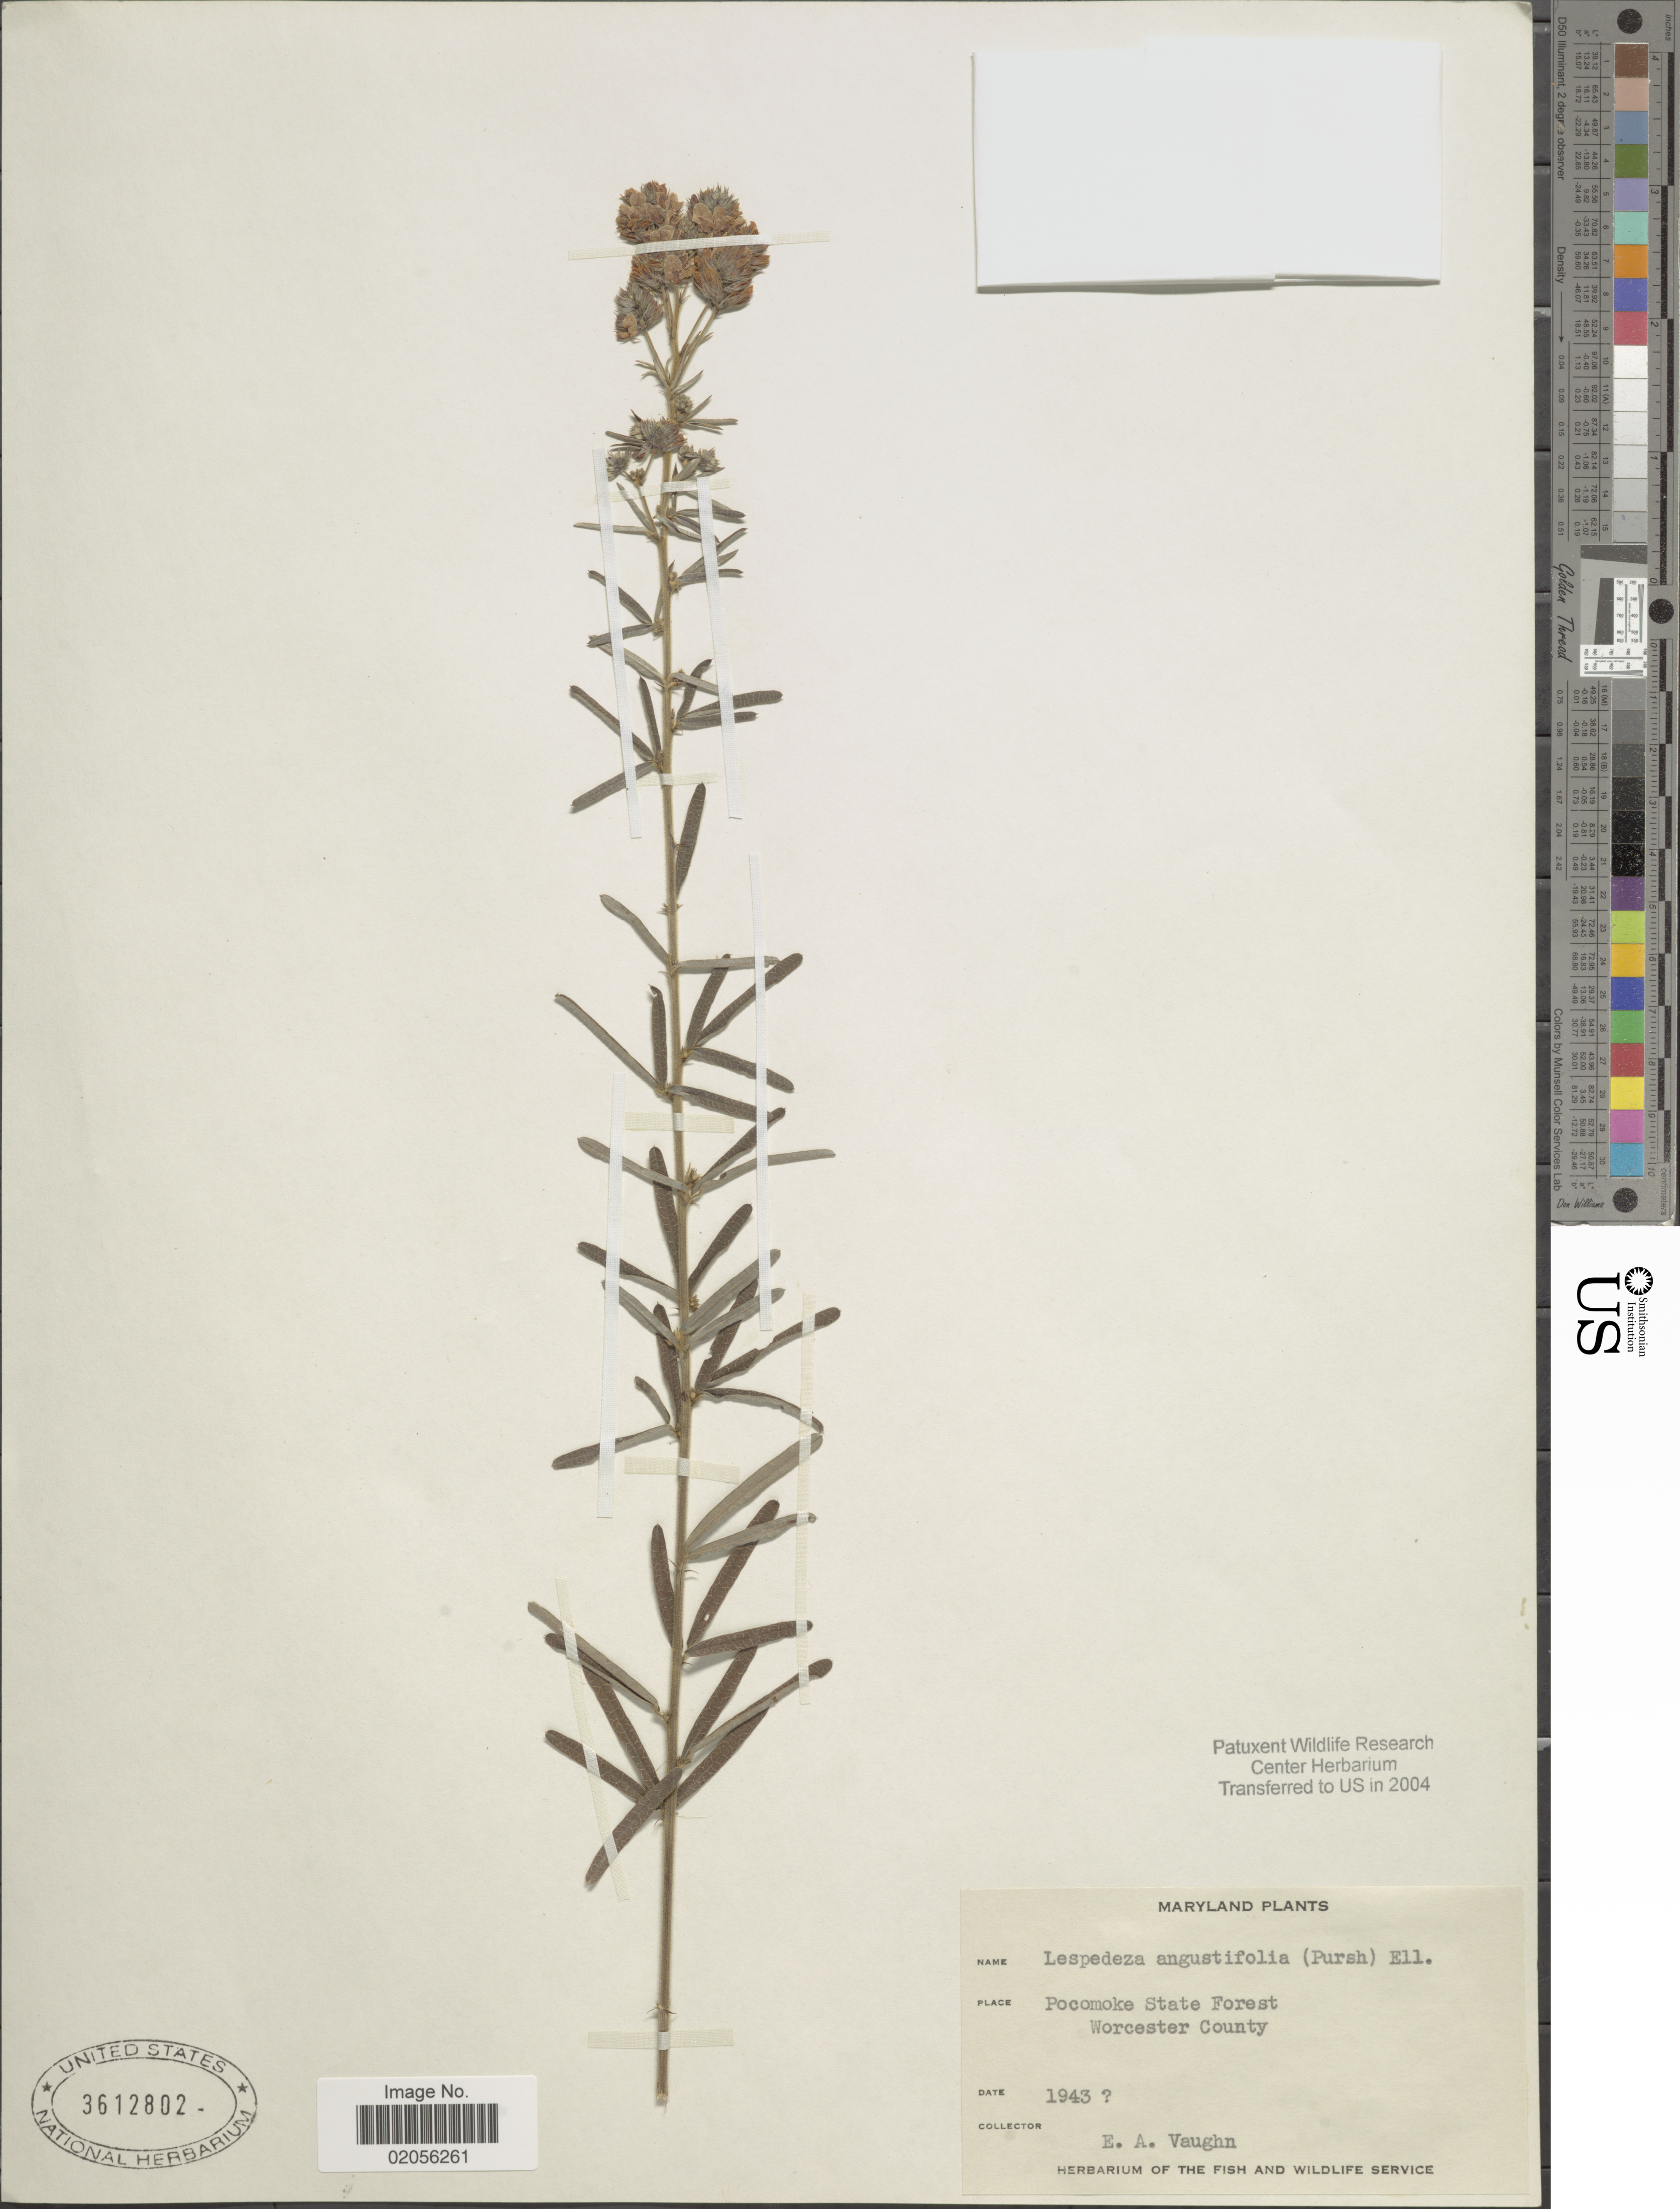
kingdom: Plantae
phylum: Tracheophyta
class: Magnoliopsida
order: Fabales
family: Fabaceae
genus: Lespedeza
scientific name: Lespedeza angustifolia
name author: (Pursh) Elliott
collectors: E. Vaughn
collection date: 1943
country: United States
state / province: Maryland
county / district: Worcester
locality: Pocomoke State Forest. Worcester County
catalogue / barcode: US 3612802